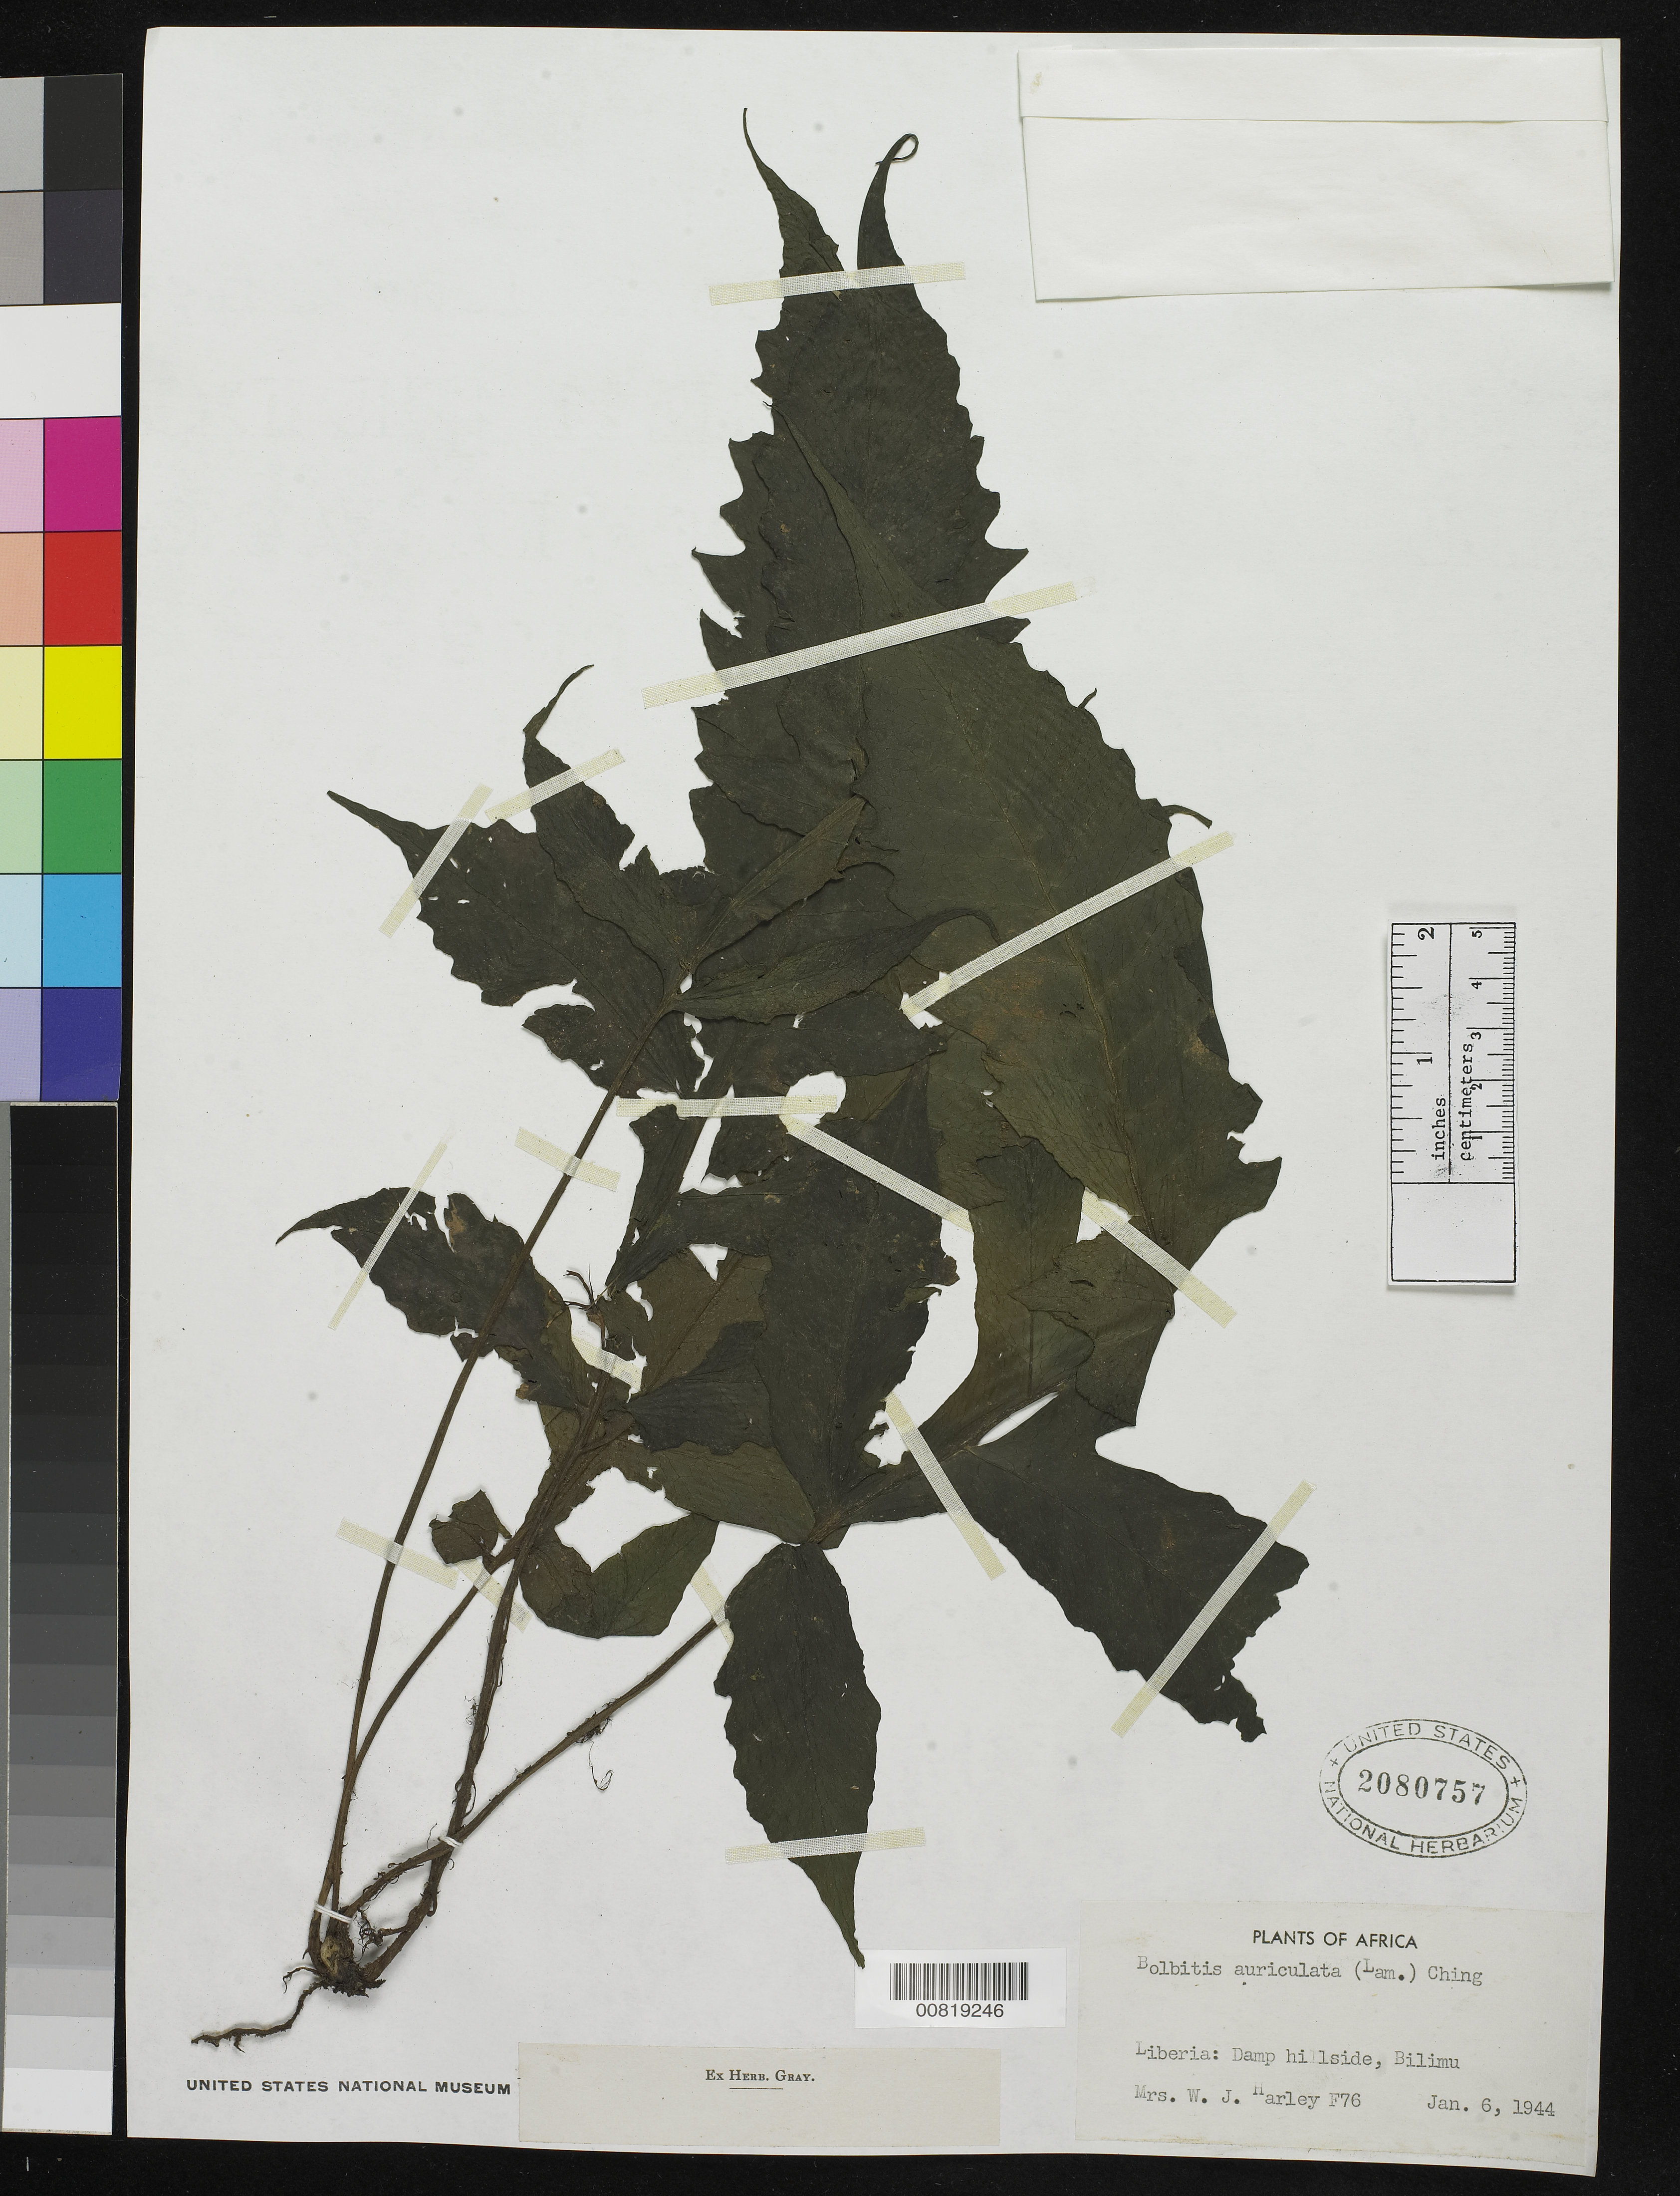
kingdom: Plantae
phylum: Tracheophyta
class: Polypodiopsida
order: Polypodiales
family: Dryopteridaceae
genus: Bolbitis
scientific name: Bolbitis auriculata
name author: (Lam.) Alston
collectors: W. Harley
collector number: F 76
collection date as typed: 6 Jan 1944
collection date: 1944-01-06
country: Liberia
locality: Bilium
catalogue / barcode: US 2080757